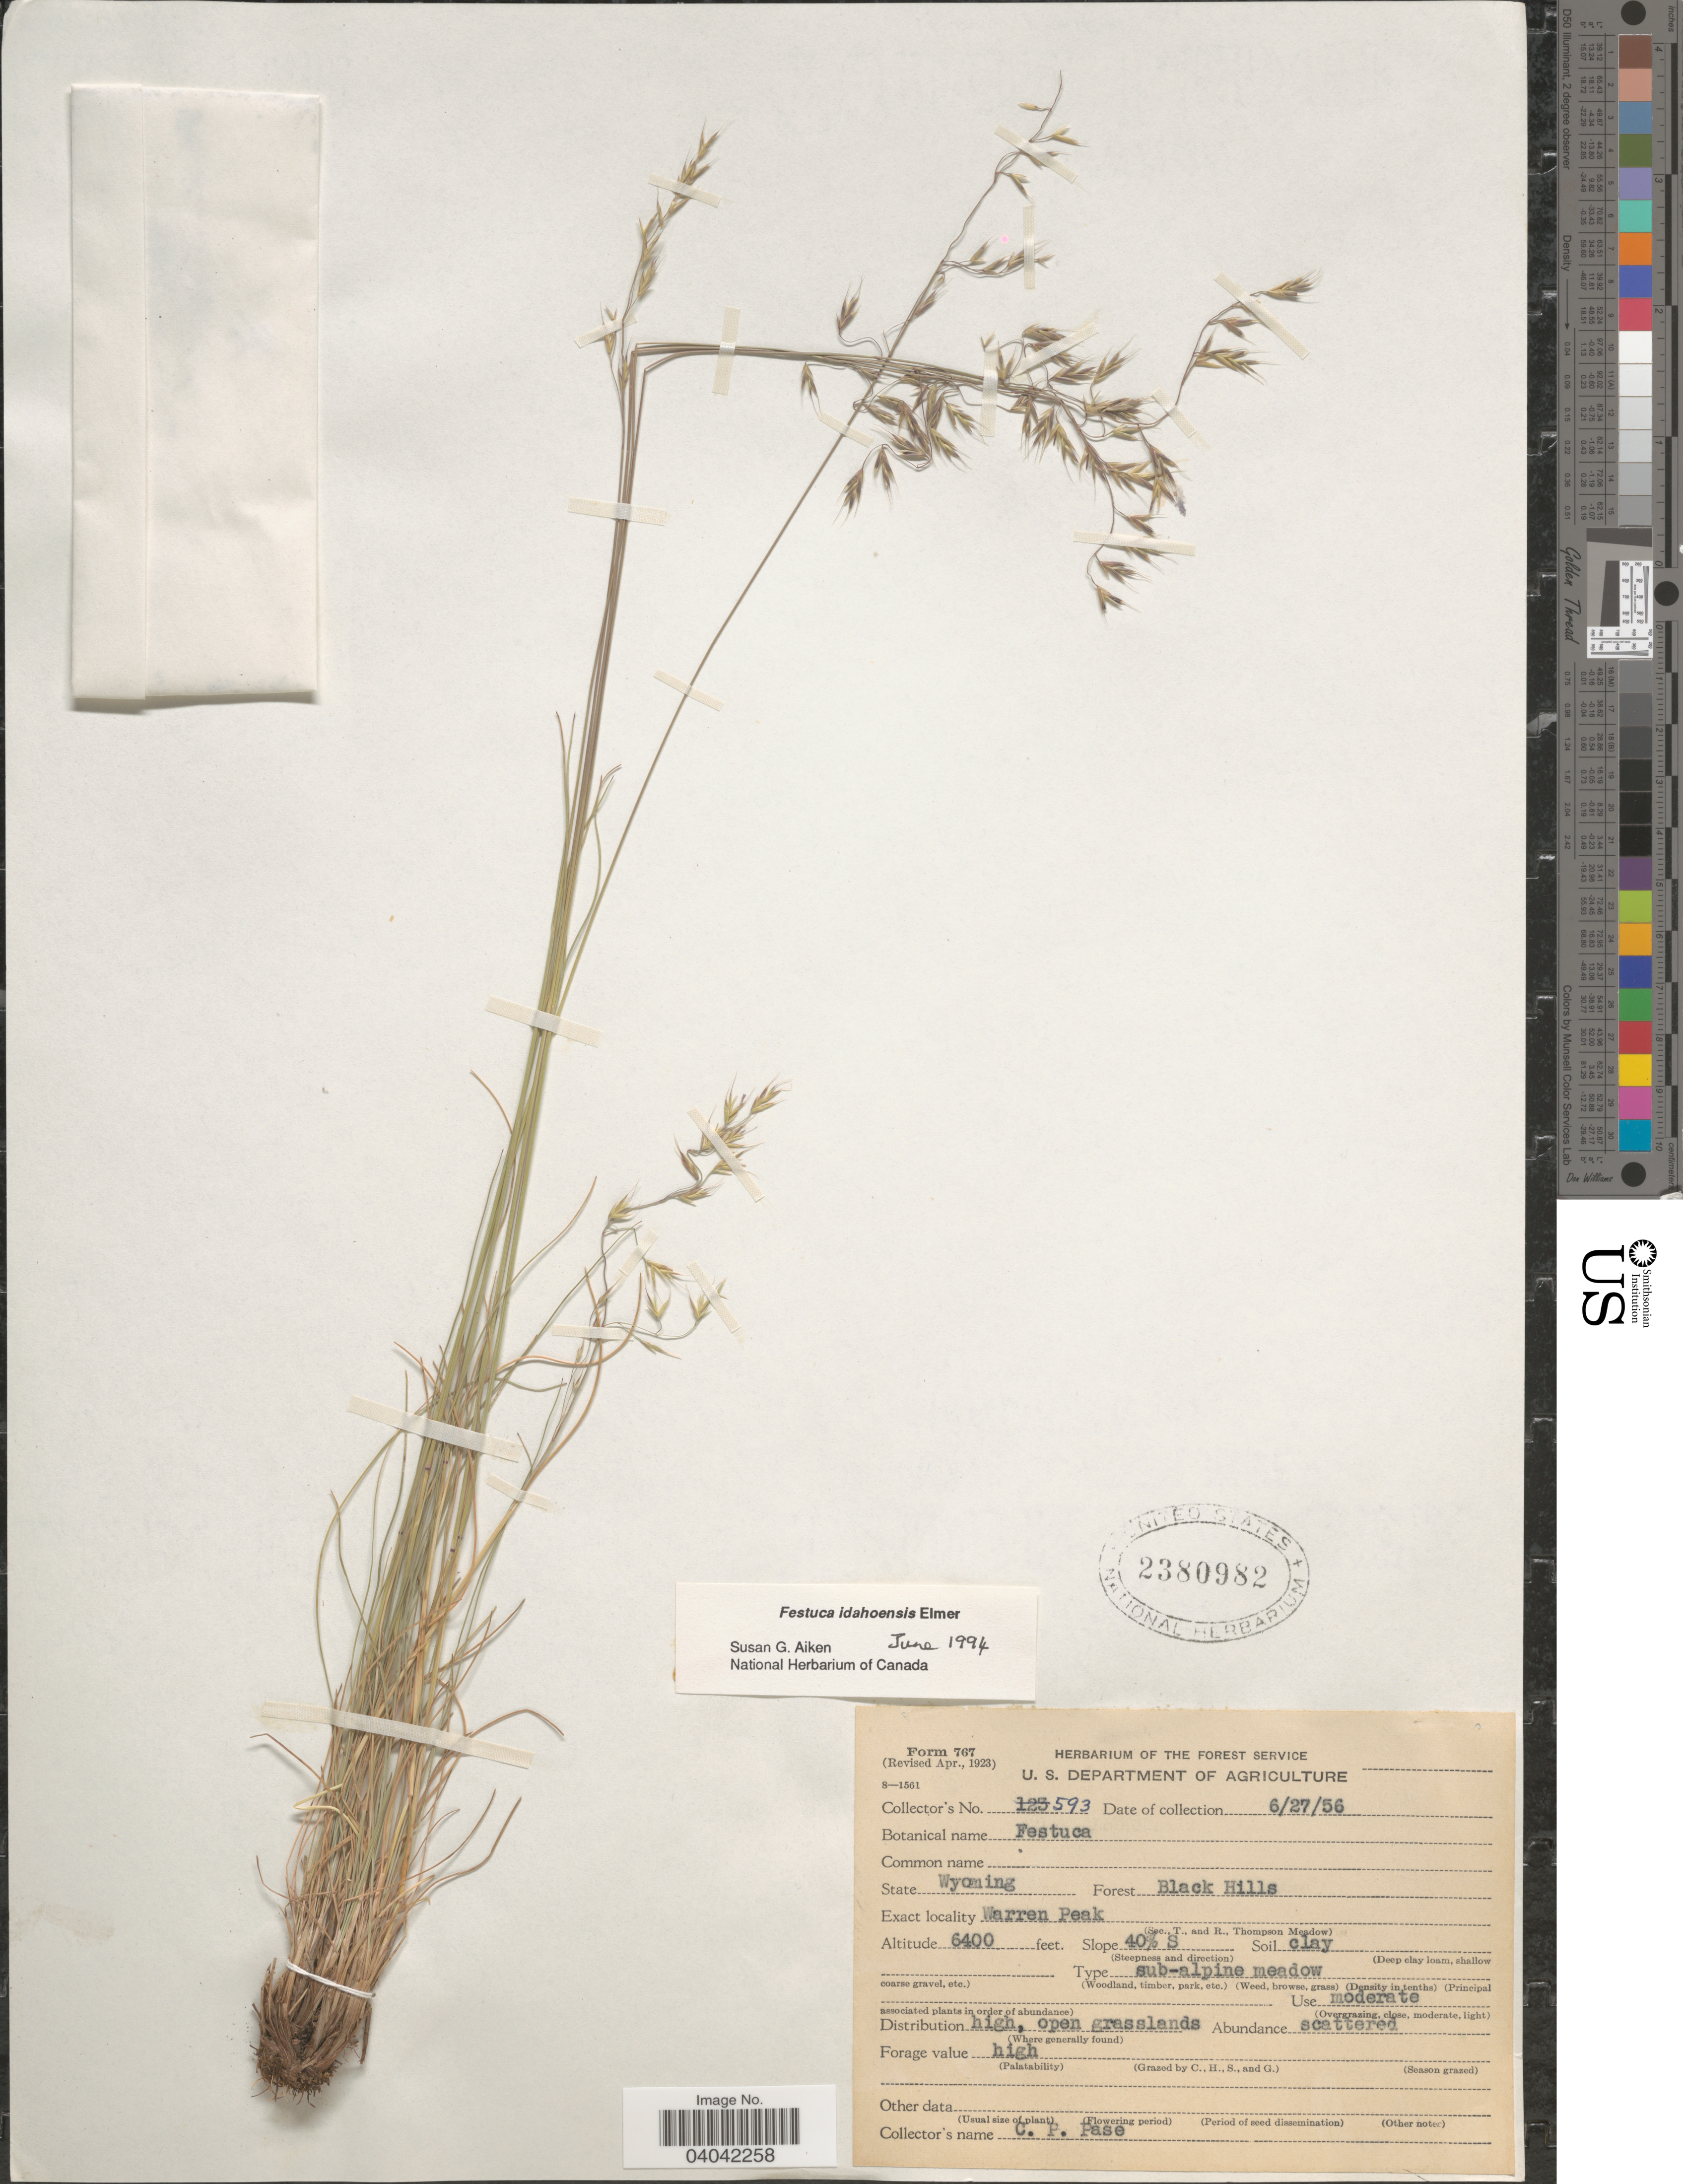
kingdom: Plantae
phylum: Tracheophyta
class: Liliopsida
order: Poales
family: Poaceae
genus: Festuca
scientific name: Festuca idahoensis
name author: Elmer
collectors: C. P. Pase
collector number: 593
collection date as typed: Transcribed d/m/y: 27/6/56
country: United States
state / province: Wyoming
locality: Forest Black Hills. Warren Peak.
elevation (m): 1951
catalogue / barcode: US 2380982